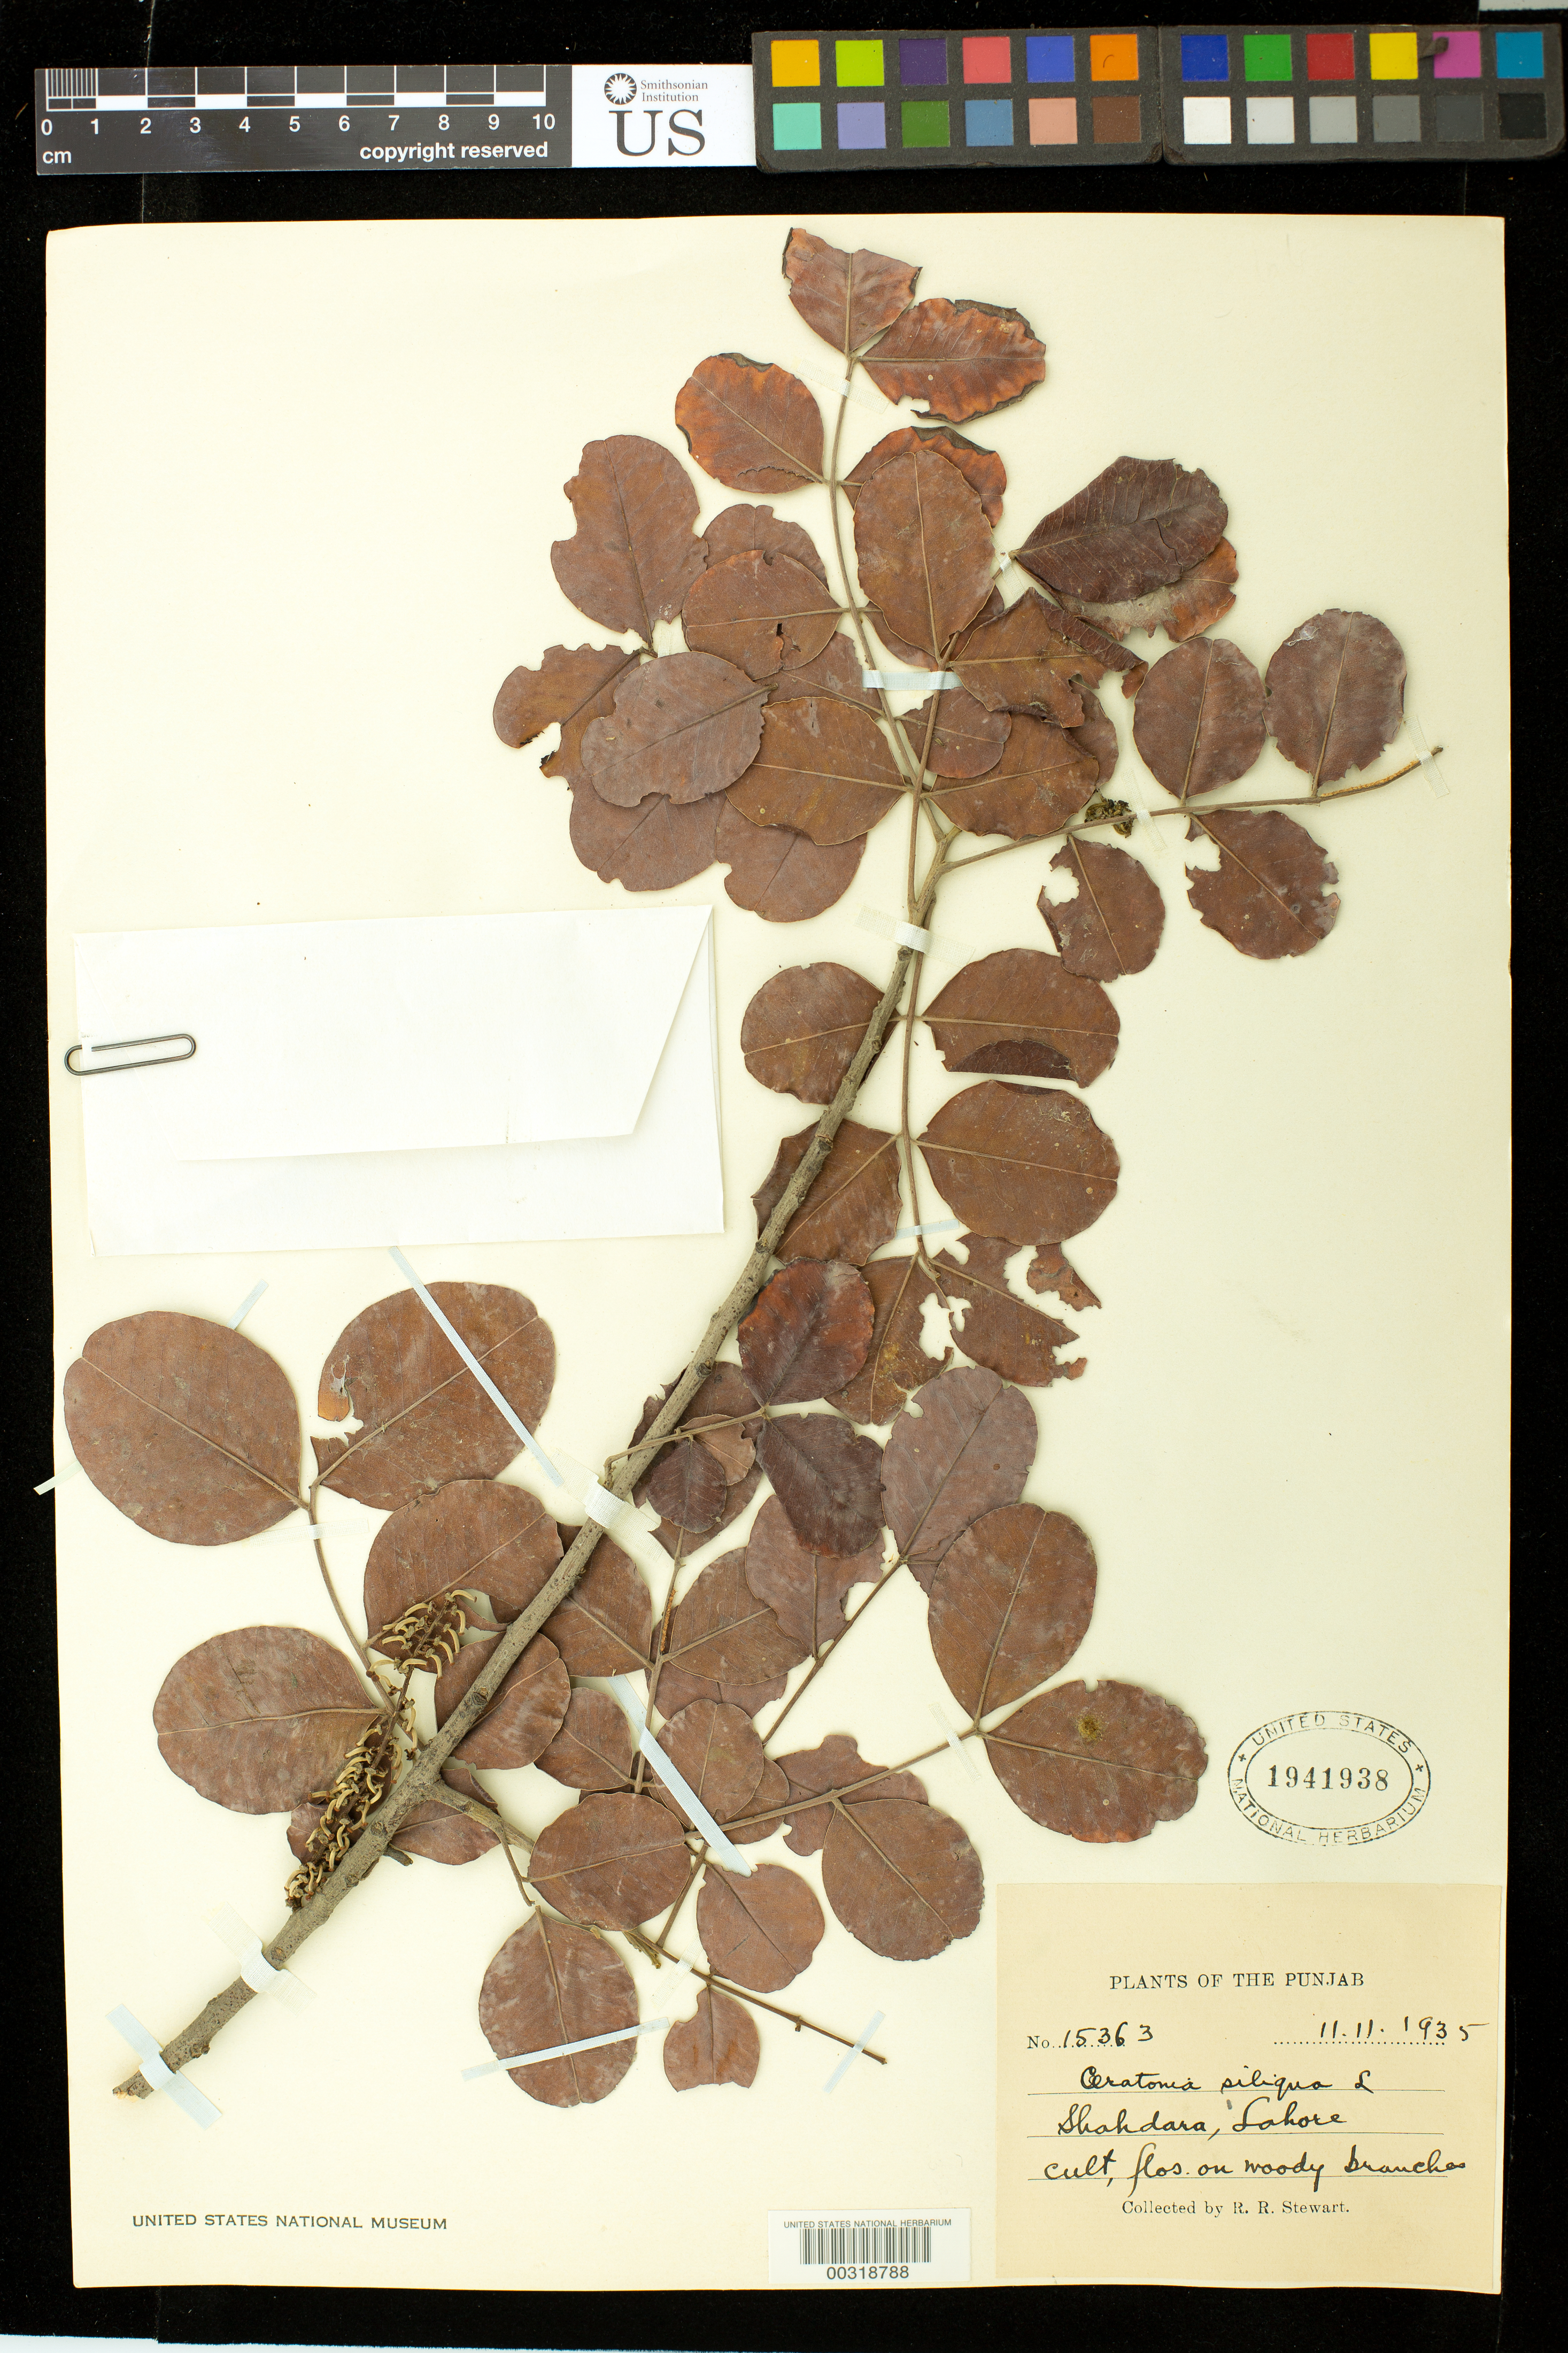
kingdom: Plantae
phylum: Tracheophyta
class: Magnoliopsida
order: Fabales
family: Fabaceae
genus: Ceratonia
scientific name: Ceratonia siliqua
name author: L.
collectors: R. R. Stewart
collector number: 15363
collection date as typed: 11 Nov 1935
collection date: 1935-11-11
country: Pakistan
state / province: Punjab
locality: Shahdara, Lahore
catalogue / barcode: US 1941938